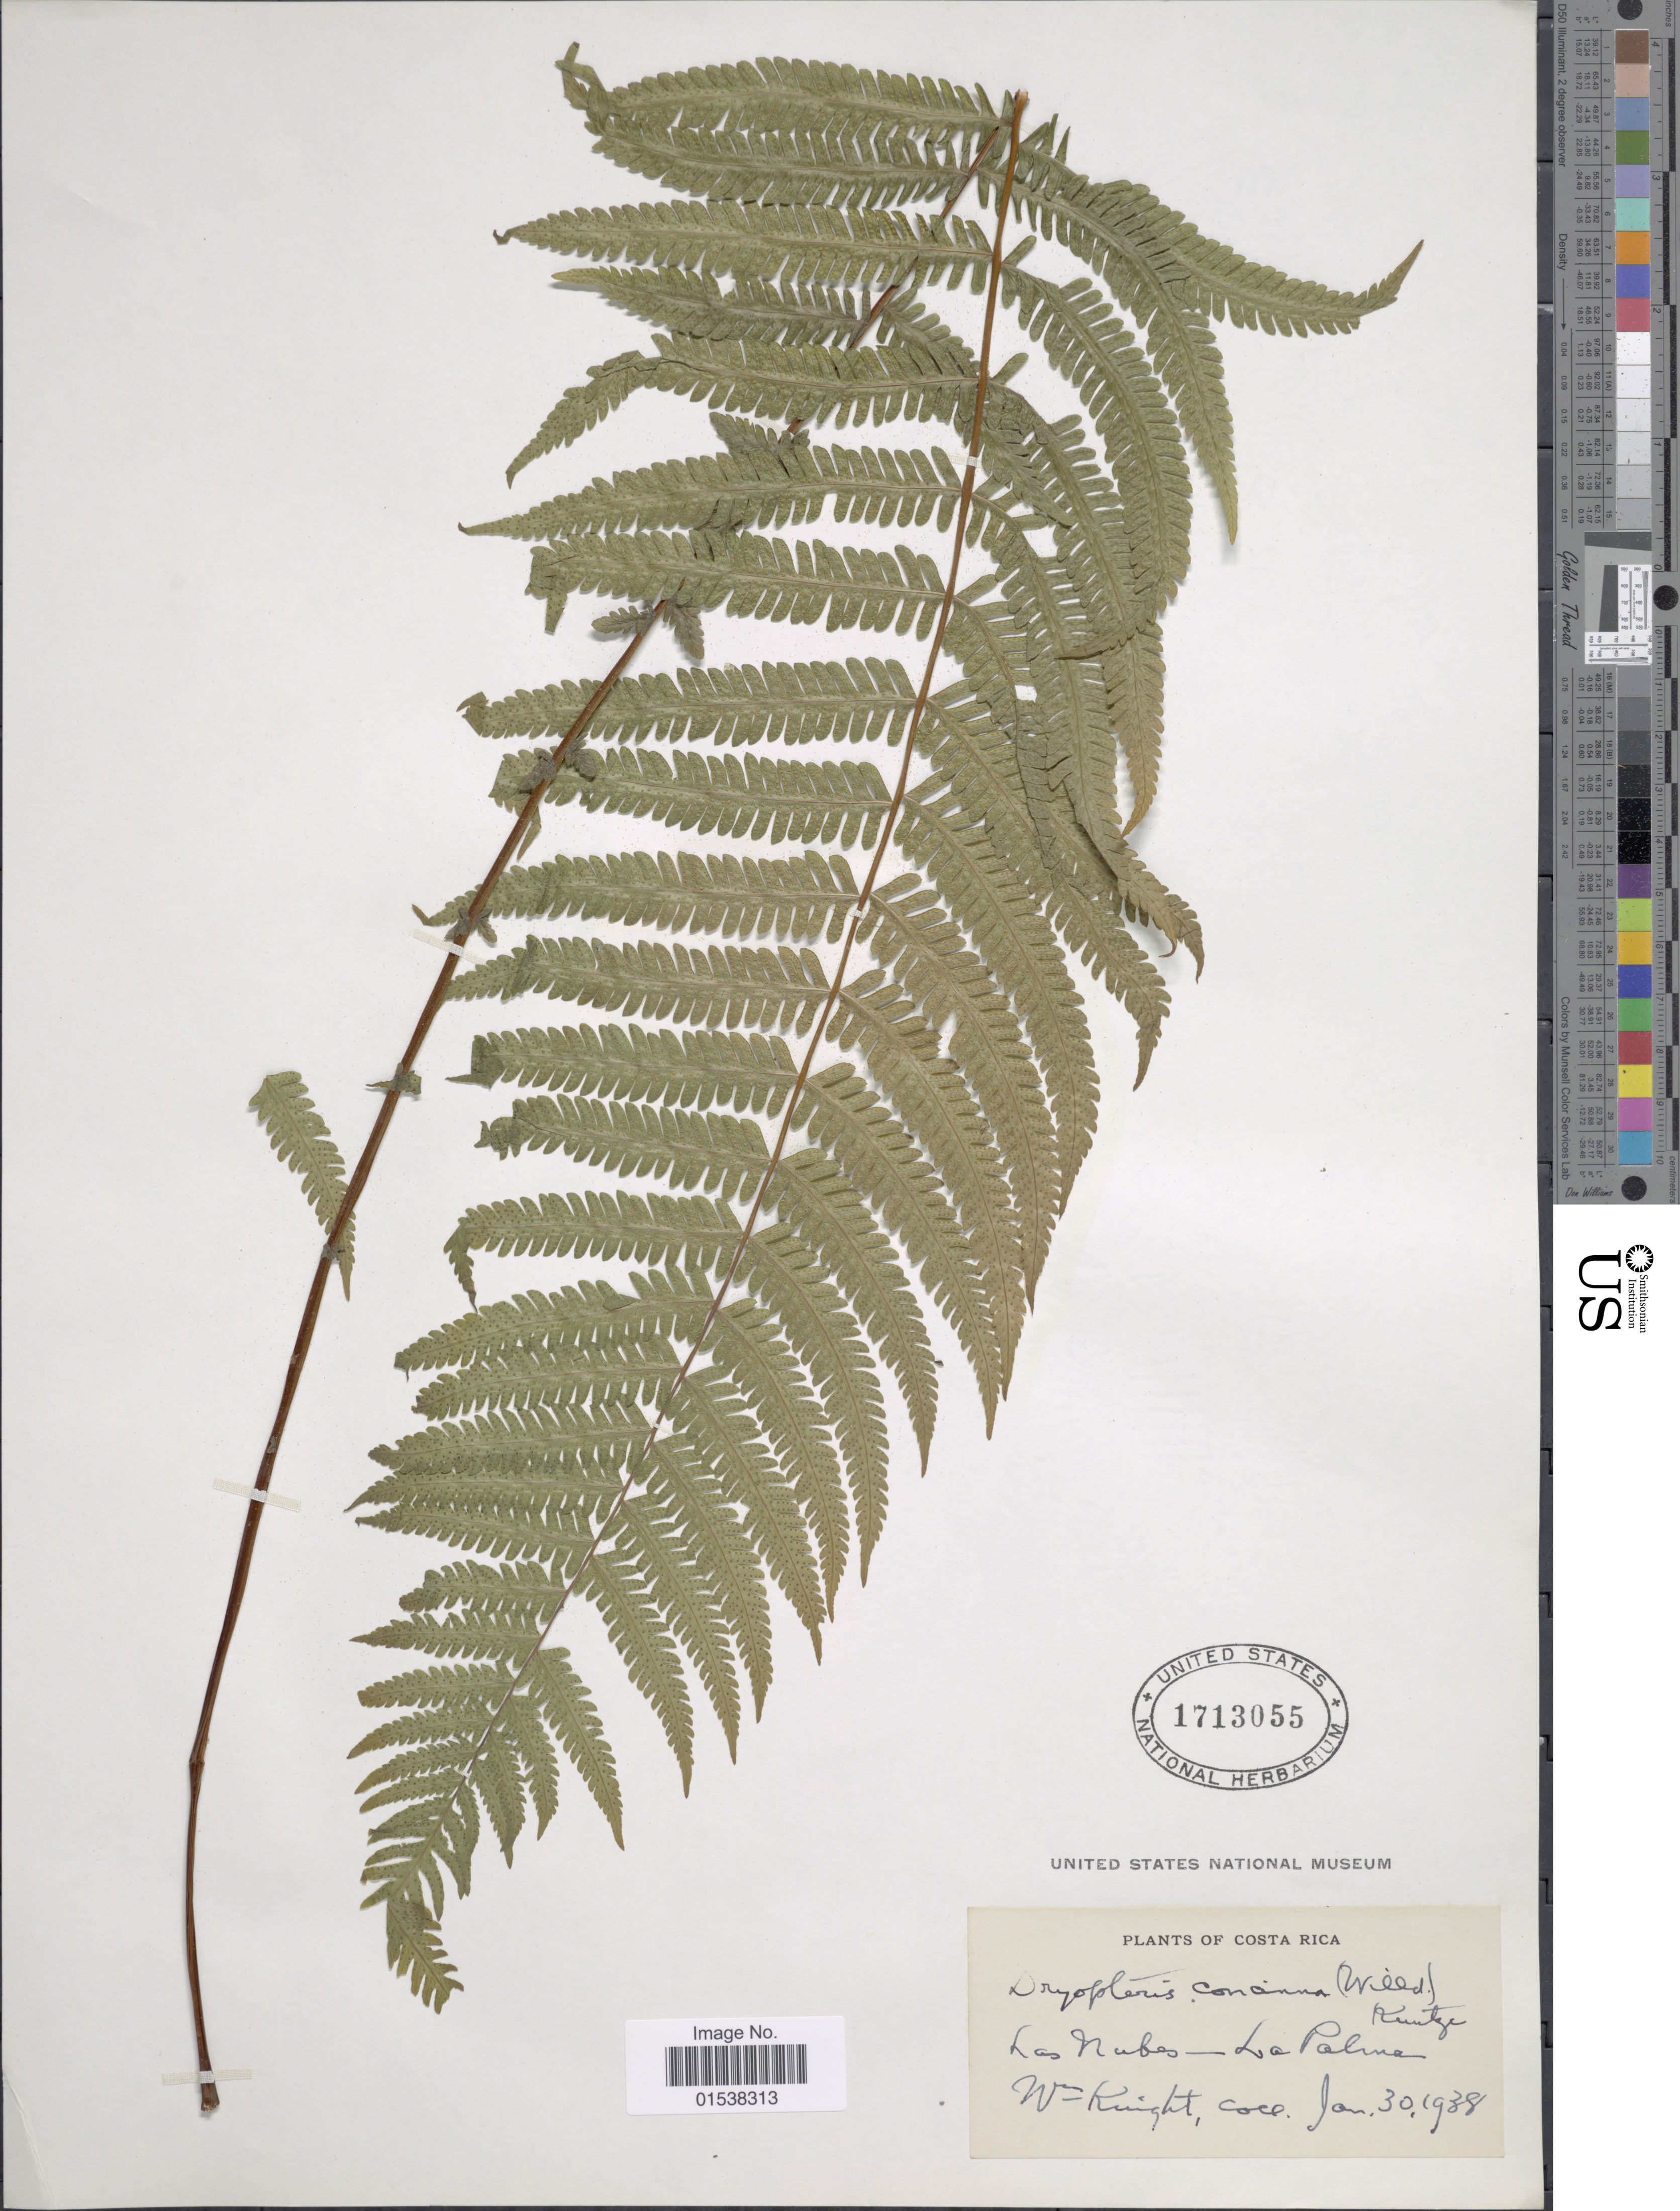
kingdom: Plantae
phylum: Tracheophyta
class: Polypodiopsida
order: Polypodiales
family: Thelypteridaceae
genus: Amauropelta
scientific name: Amauropelta concinna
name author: (Willd.) Pic. Serm.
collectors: W. Knight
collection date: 1938-01-30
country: Costa Rica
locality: Las Nubes-La Palma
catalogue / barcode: US 1713055